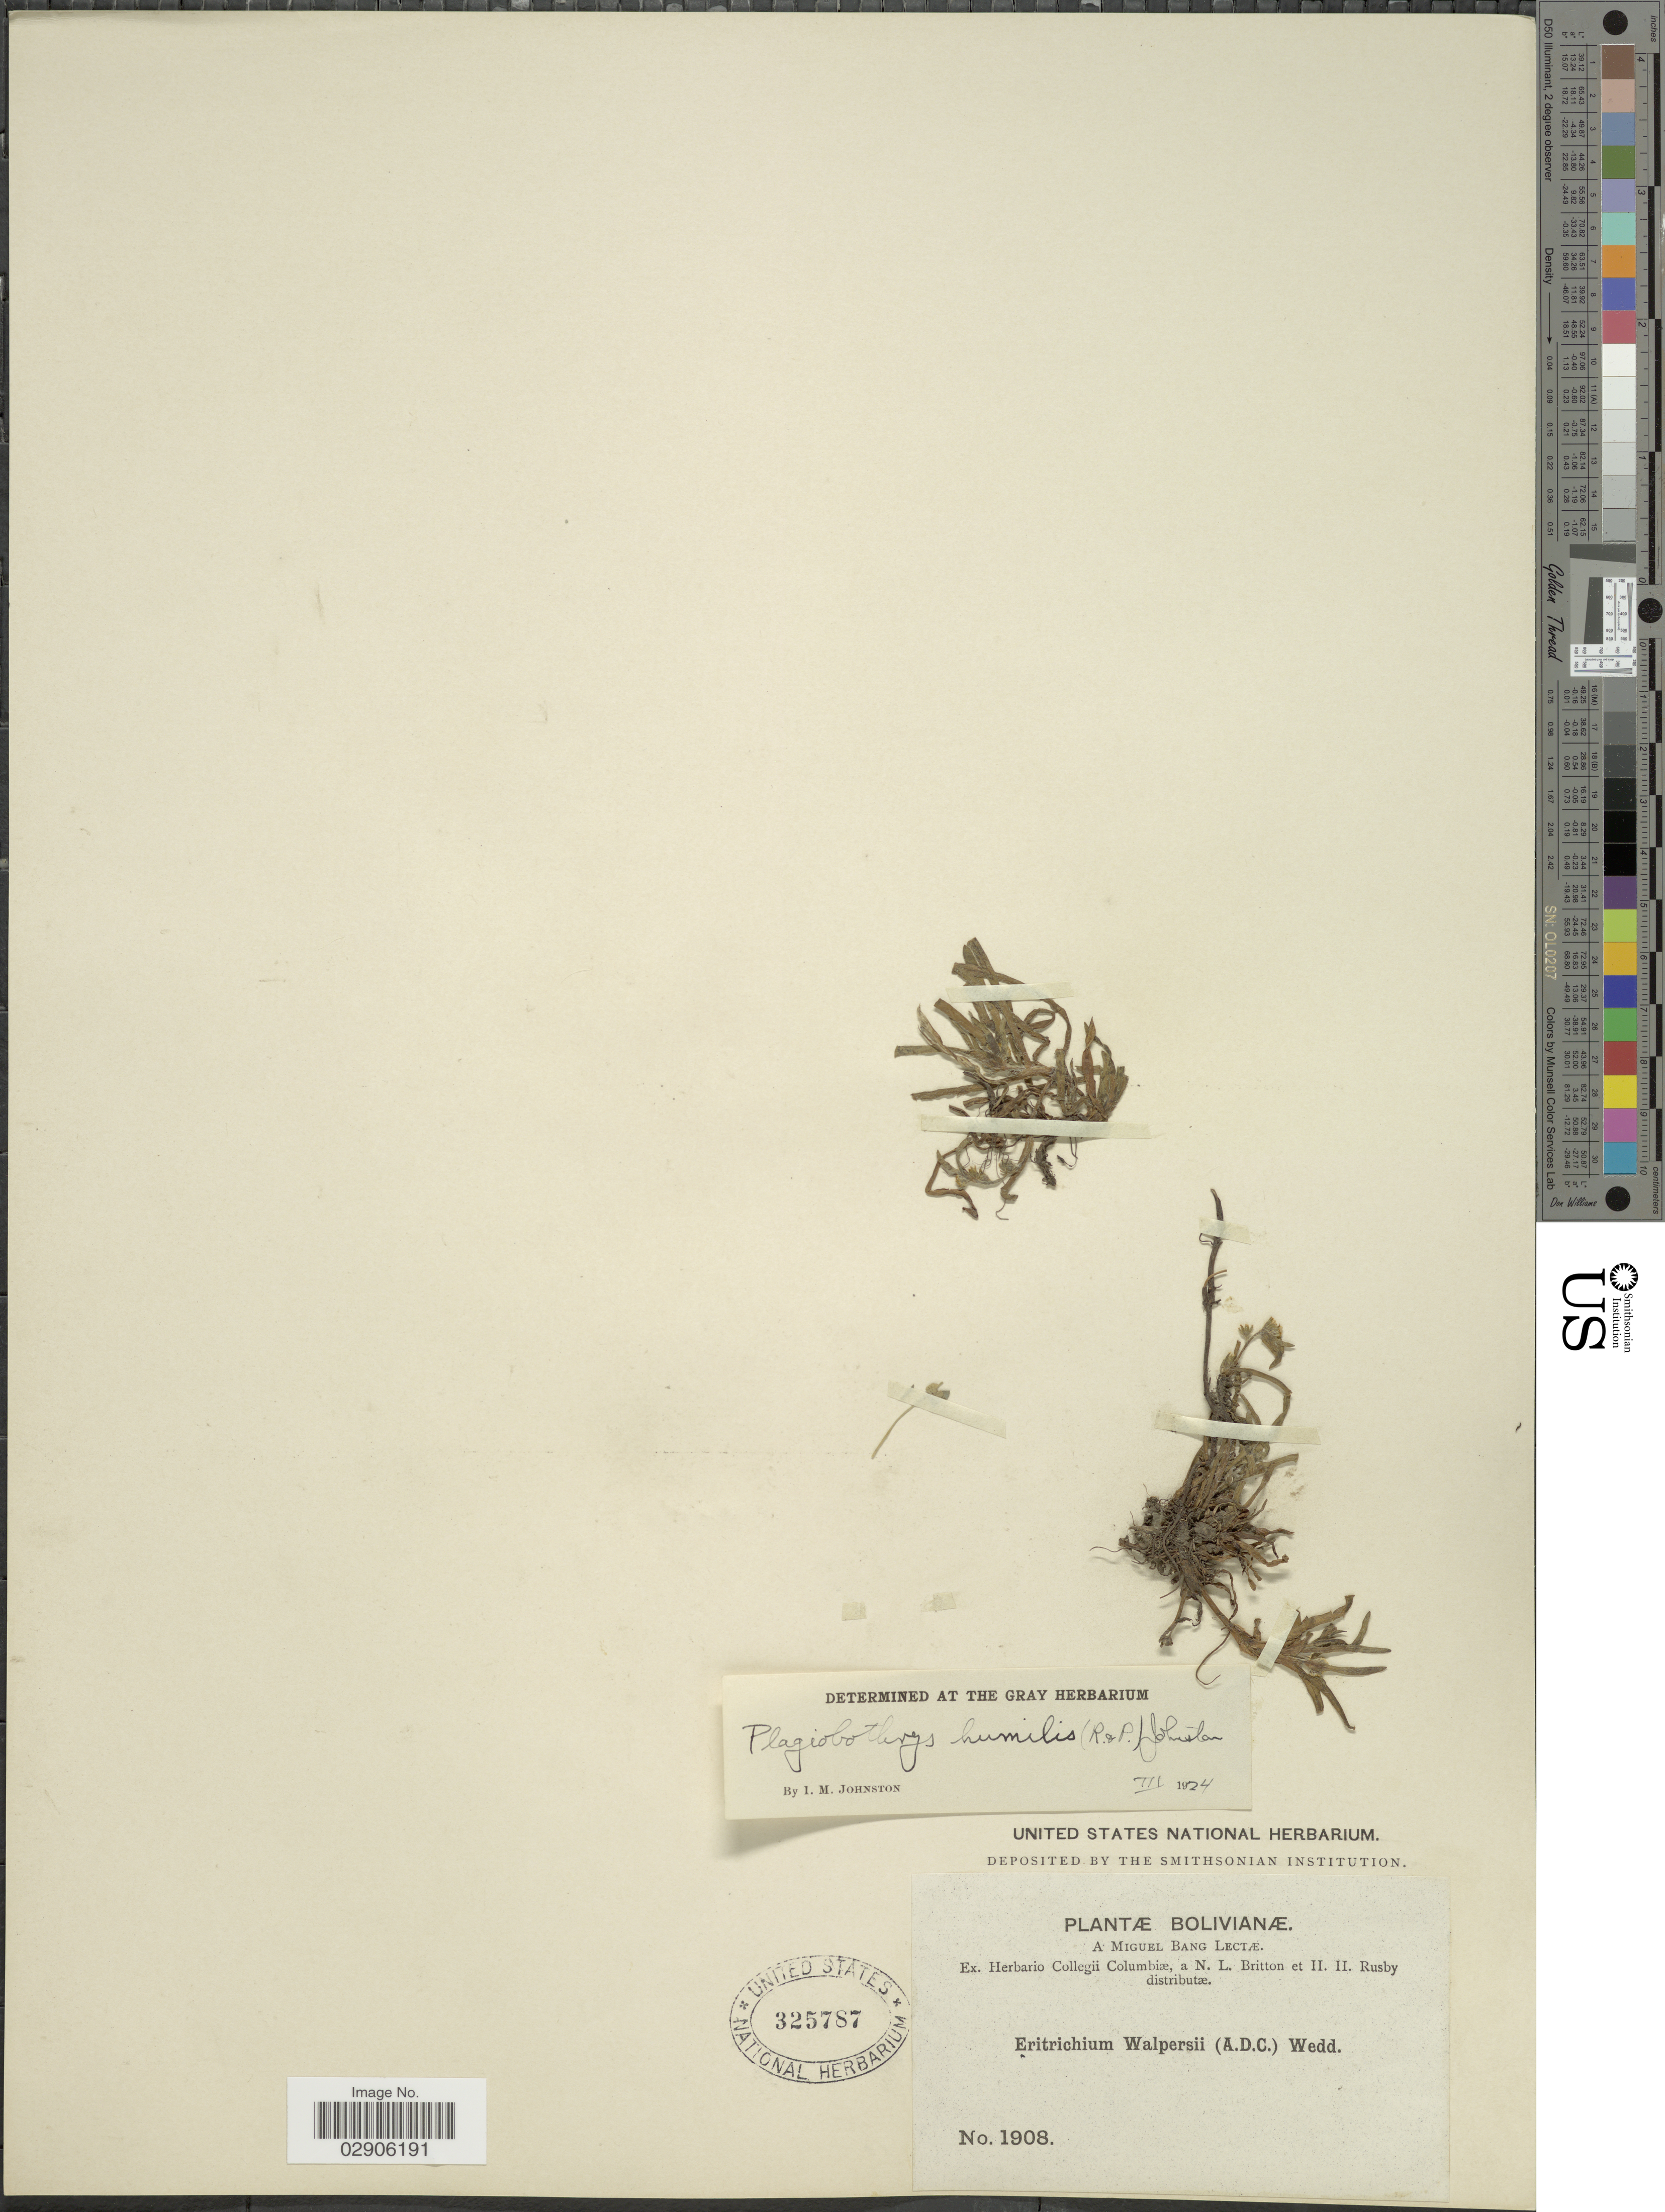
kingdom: Plantae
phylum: Tracheophyta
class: Magnoliopsida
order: Boraginales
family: Boraginaceae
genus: Plagiobothrys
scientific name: Plagiobothrys humilis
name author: (Ruiz & Pav.) I.M. Johnst.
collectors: M. Bang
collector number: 1908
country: Bolivia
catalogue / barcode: US 325787